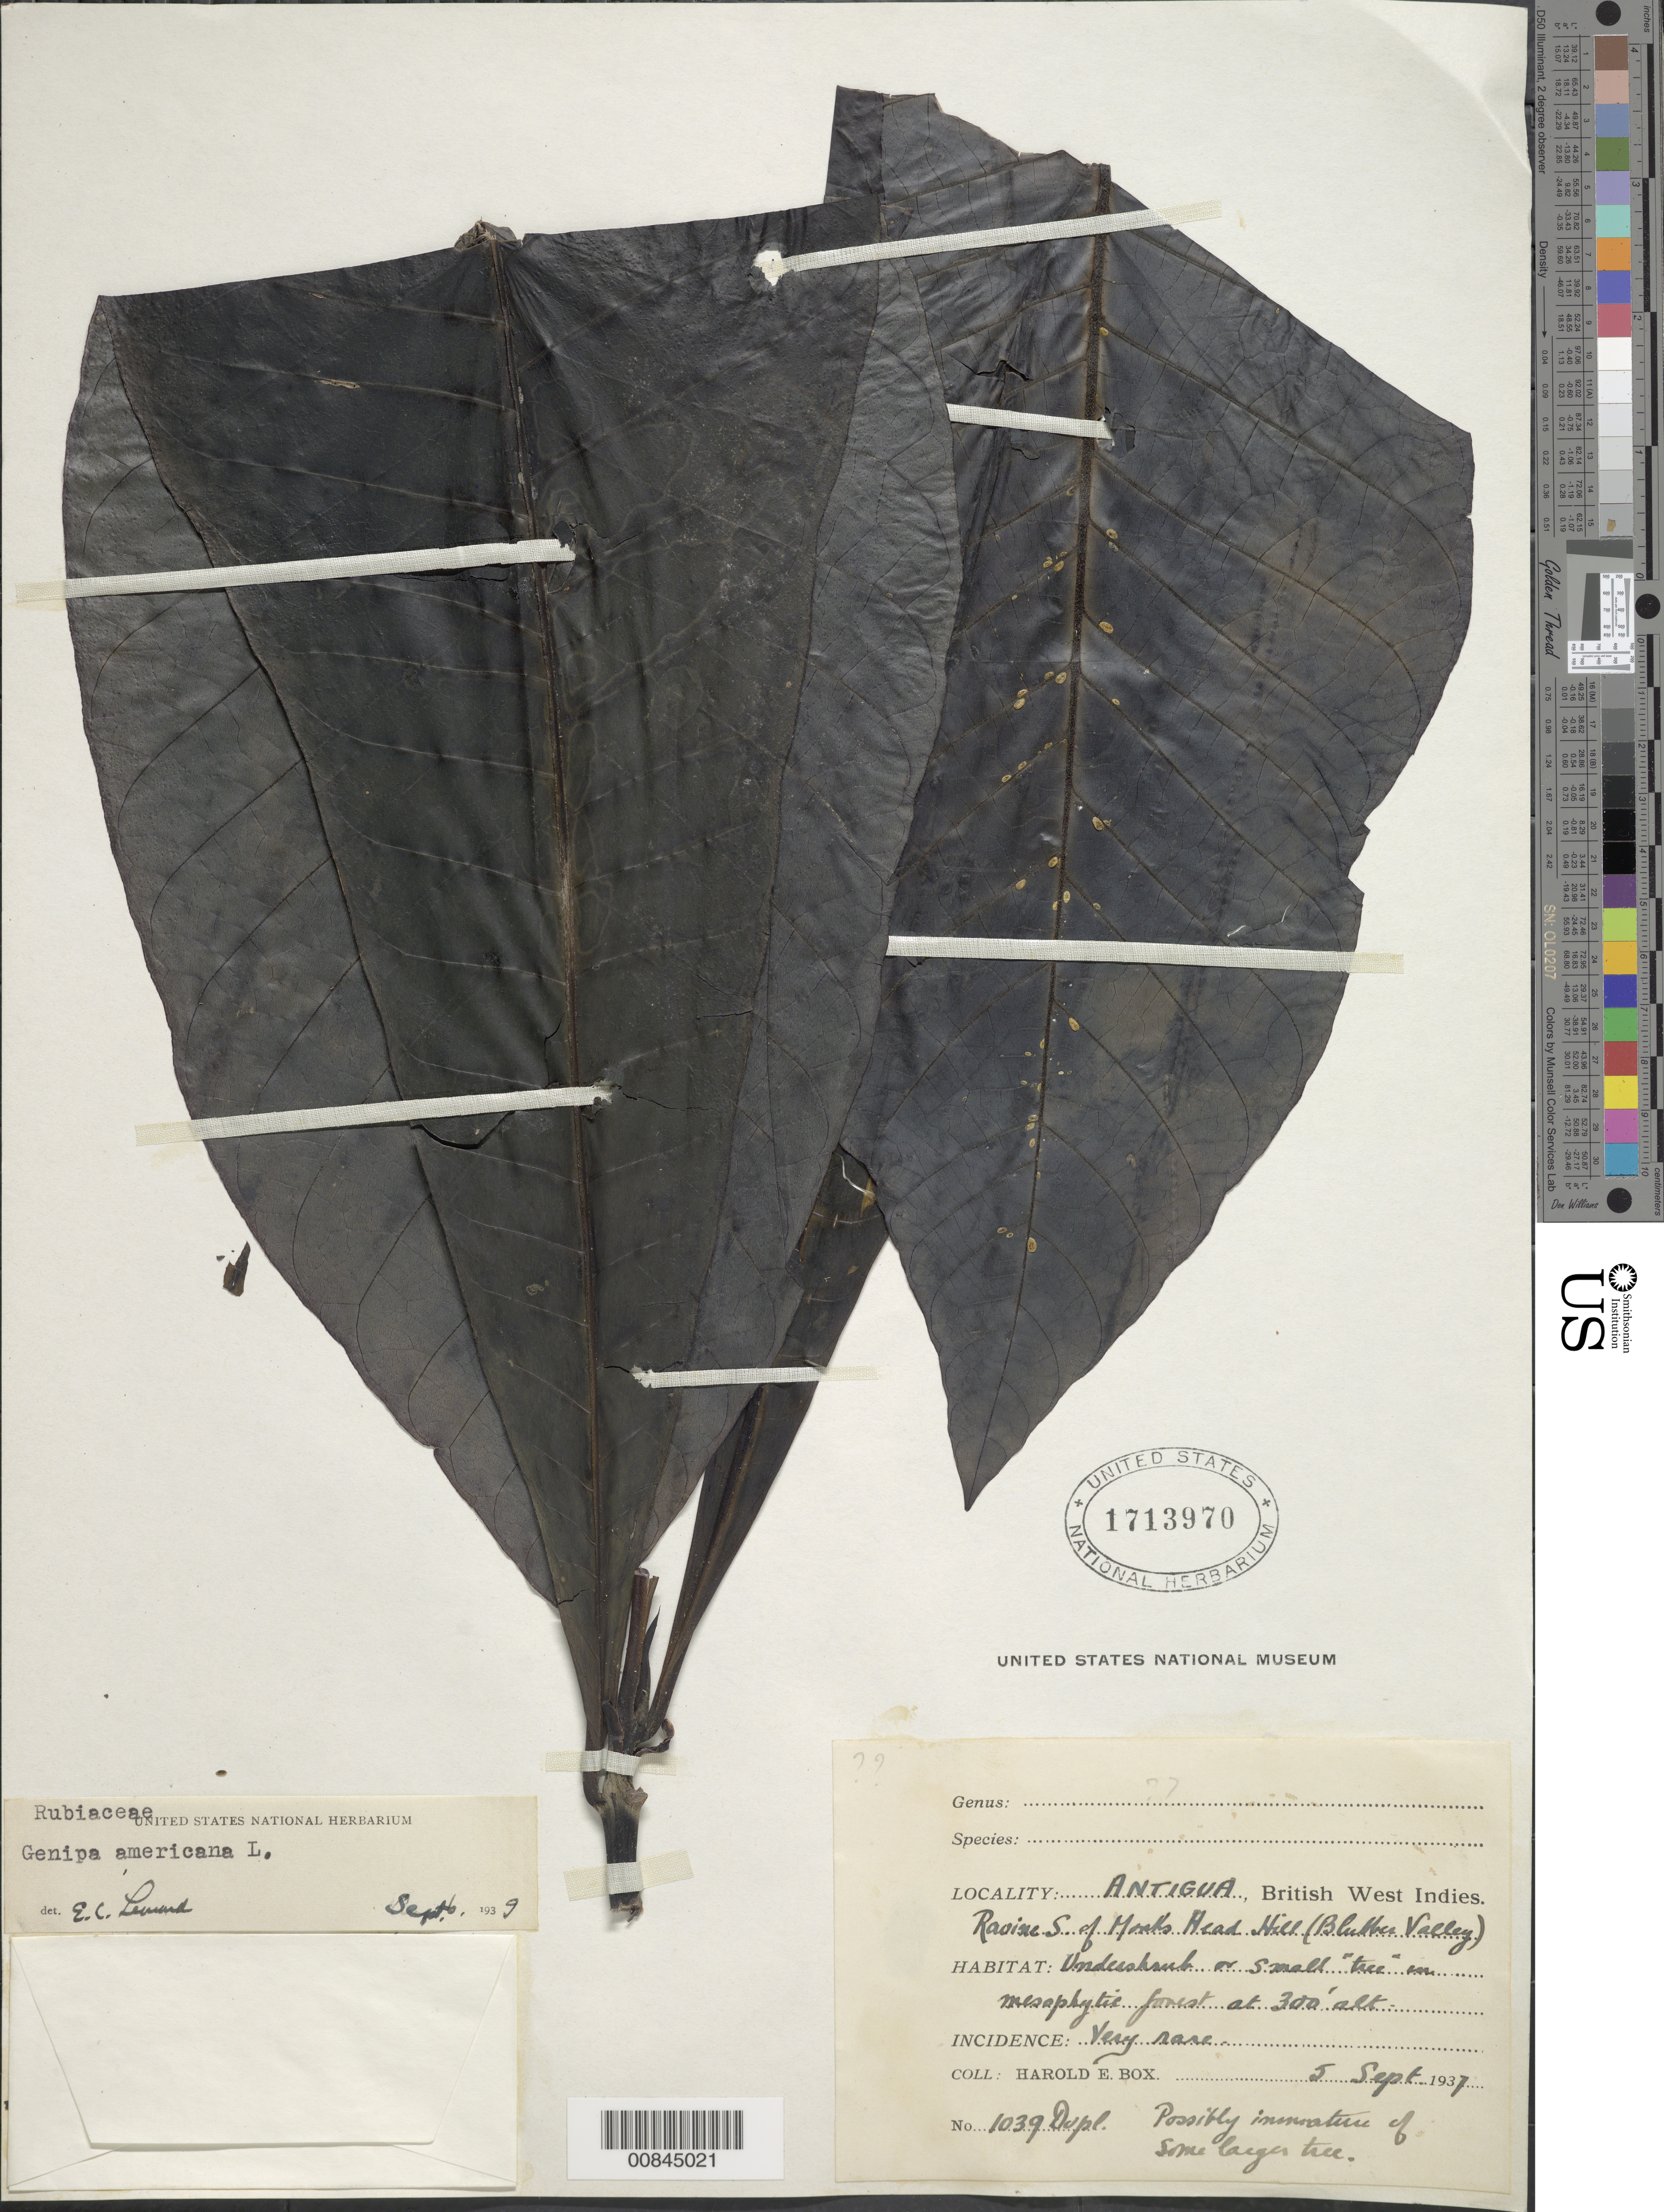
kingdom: Plantae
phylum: Tracheophyta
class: Magnoliopsida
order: Gentianales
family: Rubiaceae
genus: Genipa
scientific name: Genipa americana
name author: L.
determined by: Leonard, Emery C., (US)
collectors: H. E. Box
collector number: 1039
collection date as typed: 05 Sep 1937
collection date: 1937-09-05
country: Antigua and Barbuda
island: Leeward Is.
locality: Ravine S. of Monks Head Hill (Blubber Valley)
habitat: Rivine in mesophytic forest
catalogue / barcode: US 1713970